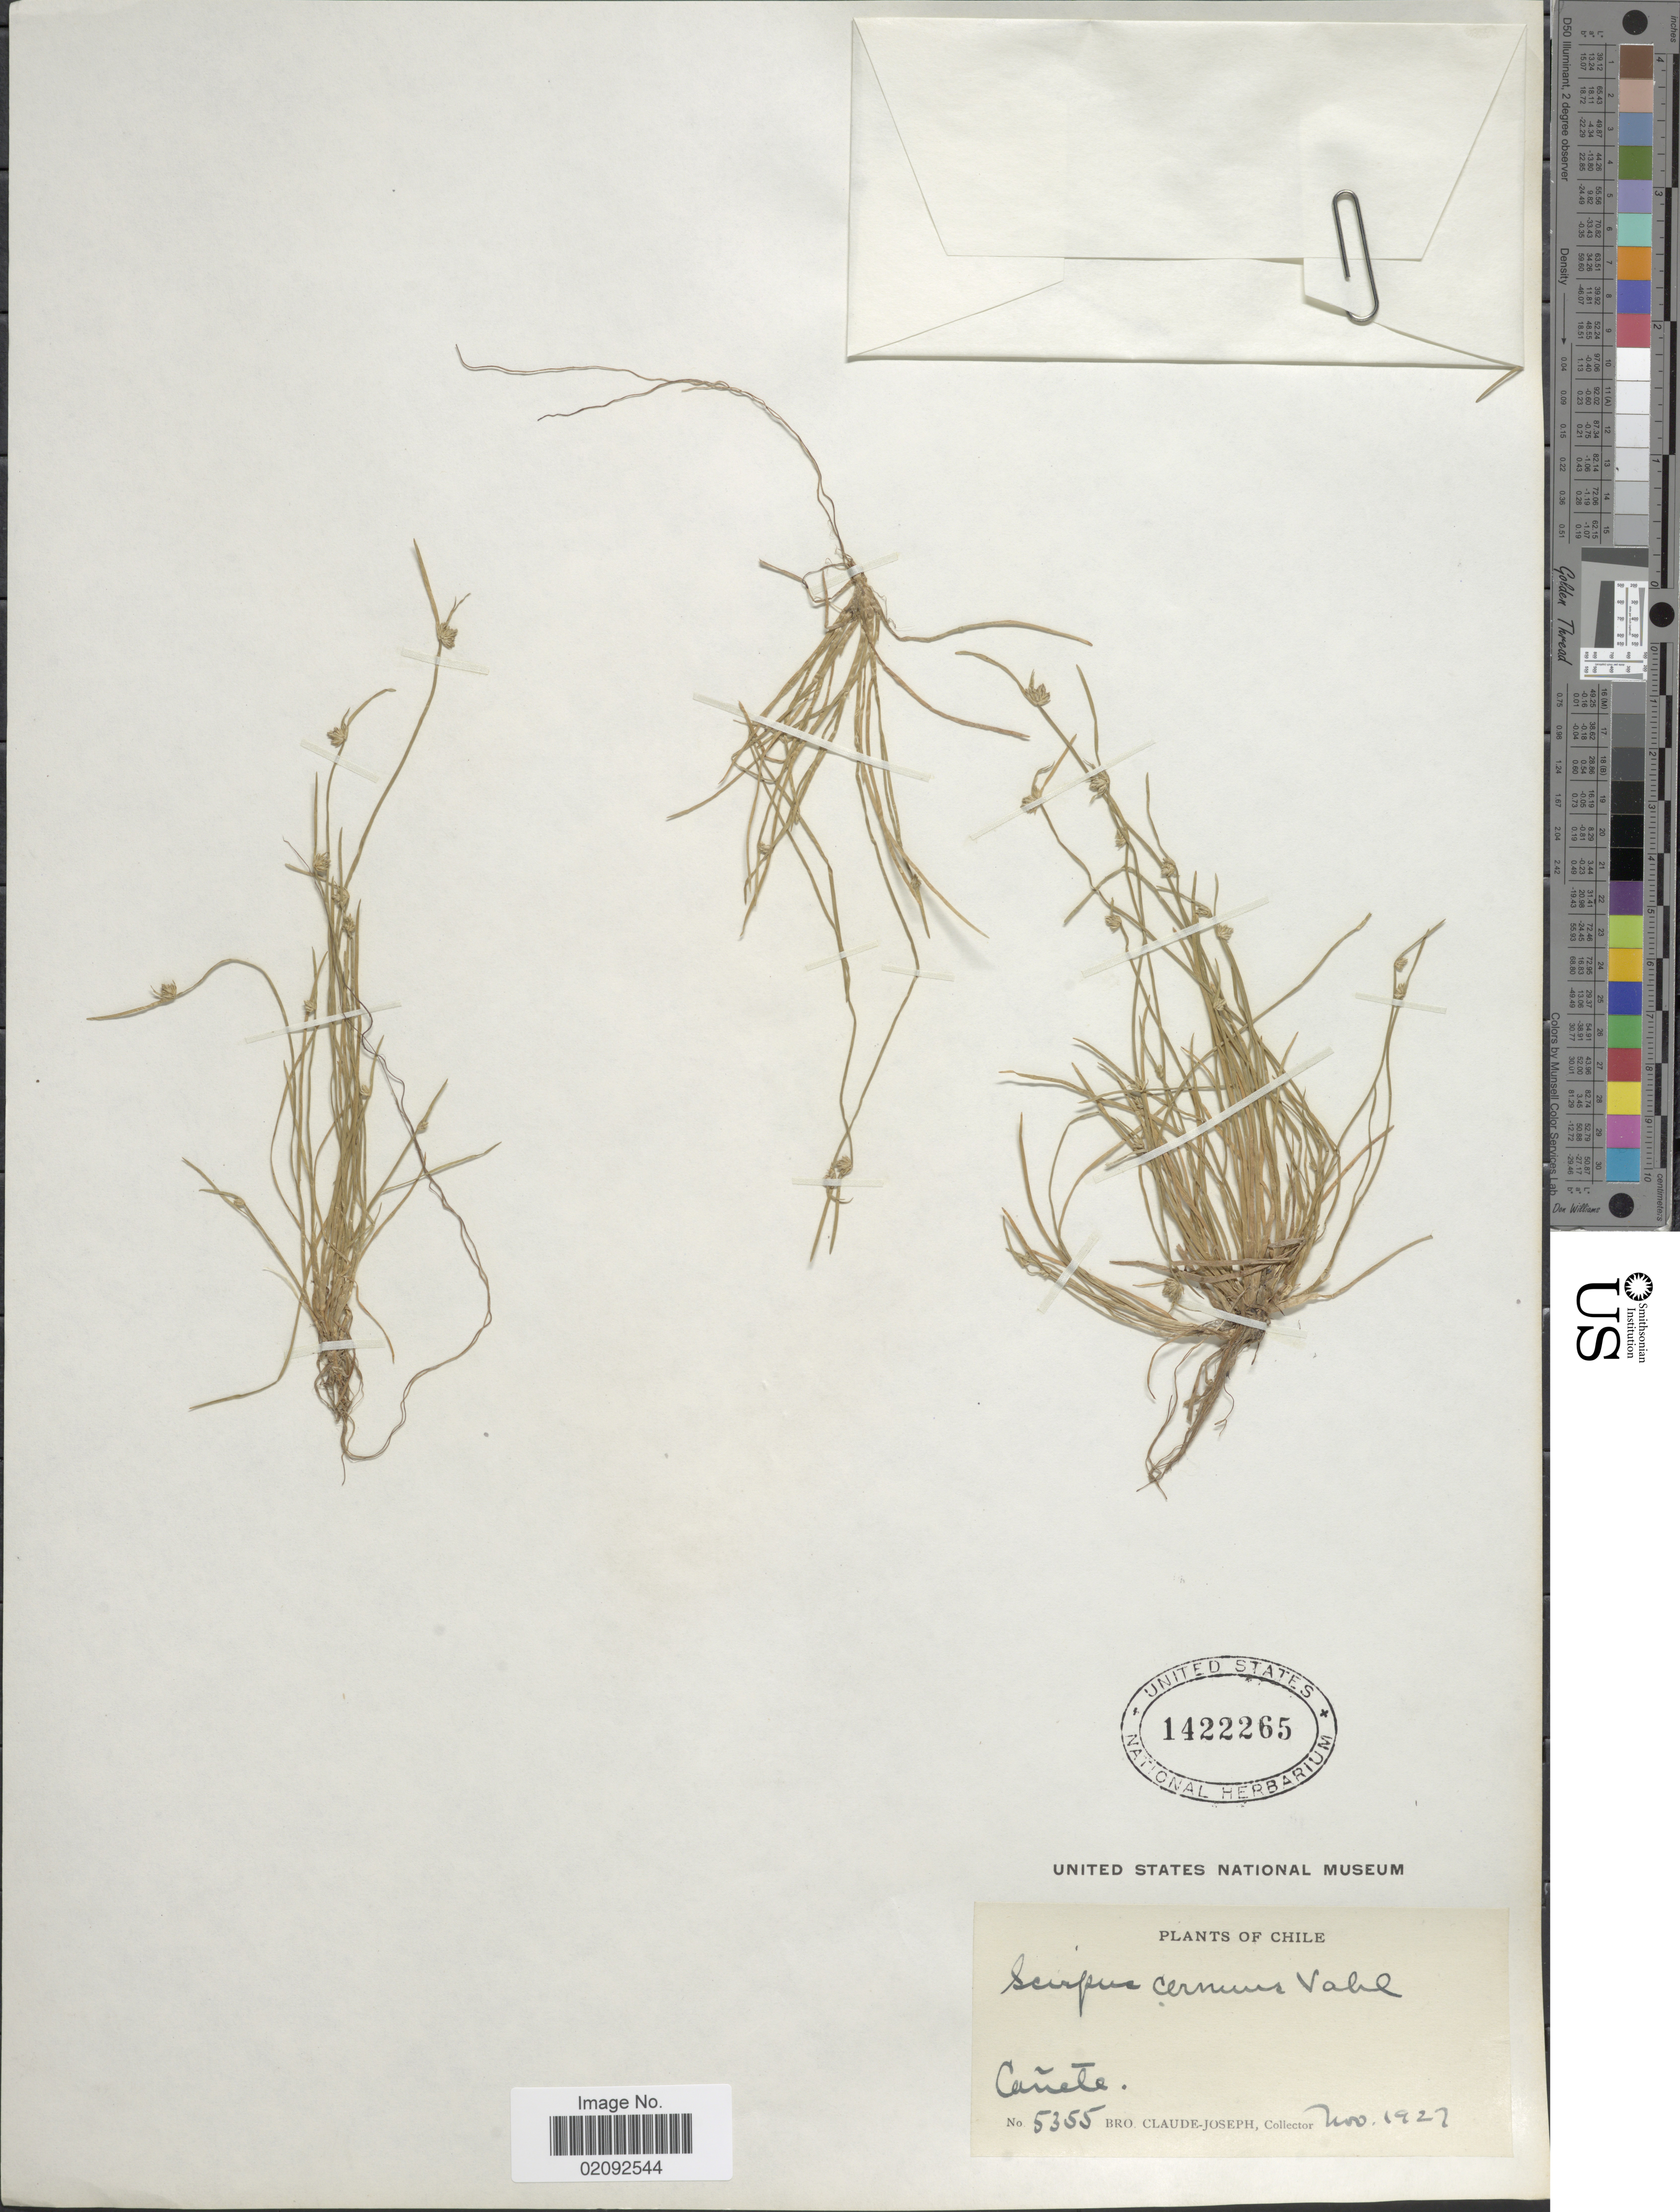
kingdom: Plantae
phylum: Tracheophyta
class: Liliopsida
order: Poales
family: Cyperaceae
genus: Isolepis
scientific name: Isolepis varians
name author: Steud.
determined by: Strong, Mark T., (BOT), Smithsonian Institution - National Museum of Natural History (UNITED STATES)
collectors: Bro. Claude-Joseph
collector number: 5355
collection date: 1927-11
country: Chile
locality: Canela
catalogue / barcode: US 1422265